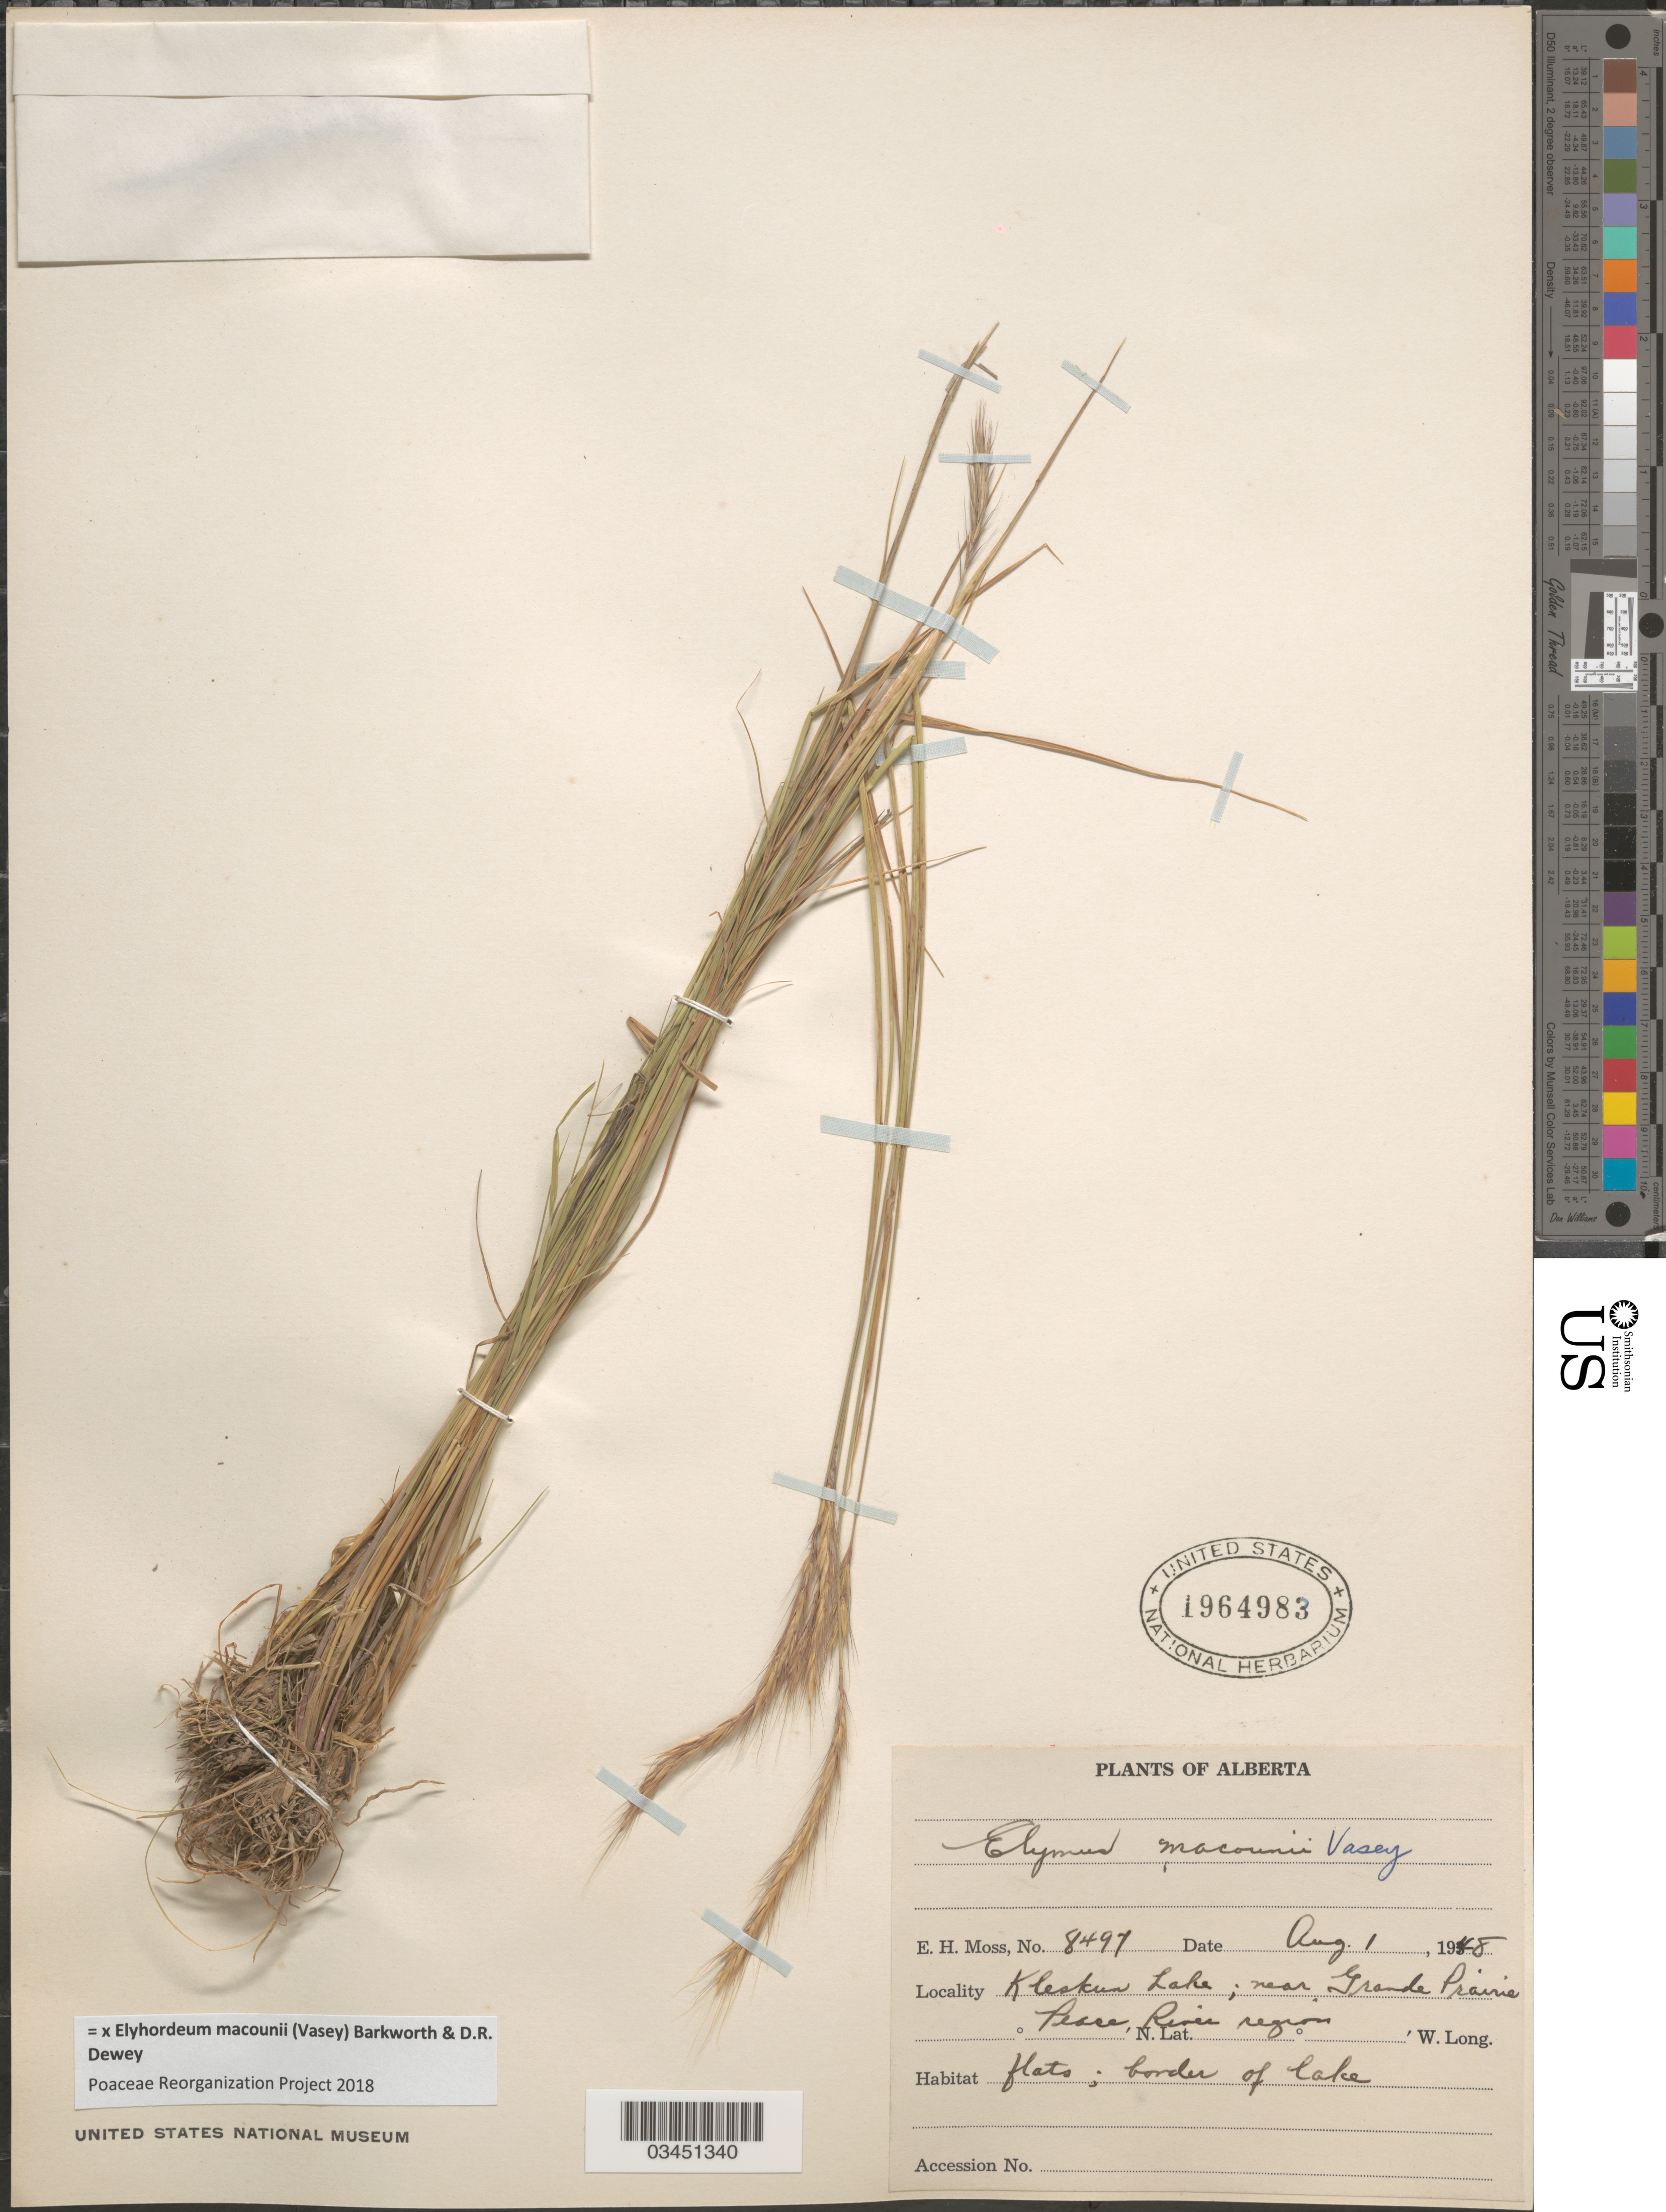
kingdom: Plantae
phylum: Tracheophyta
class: Liliopsida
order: Poales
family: Poaceae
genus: Elyhordeum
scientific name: x Elyhordeum macounii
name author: (Vasey) Barkworth & Dewey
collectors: E. Moss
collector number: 8497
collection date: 1948-08-01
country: Canada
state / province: Alberta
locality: Kleskun Lake; near Grande Prairie. Peace River region.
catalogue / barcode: US 1964983